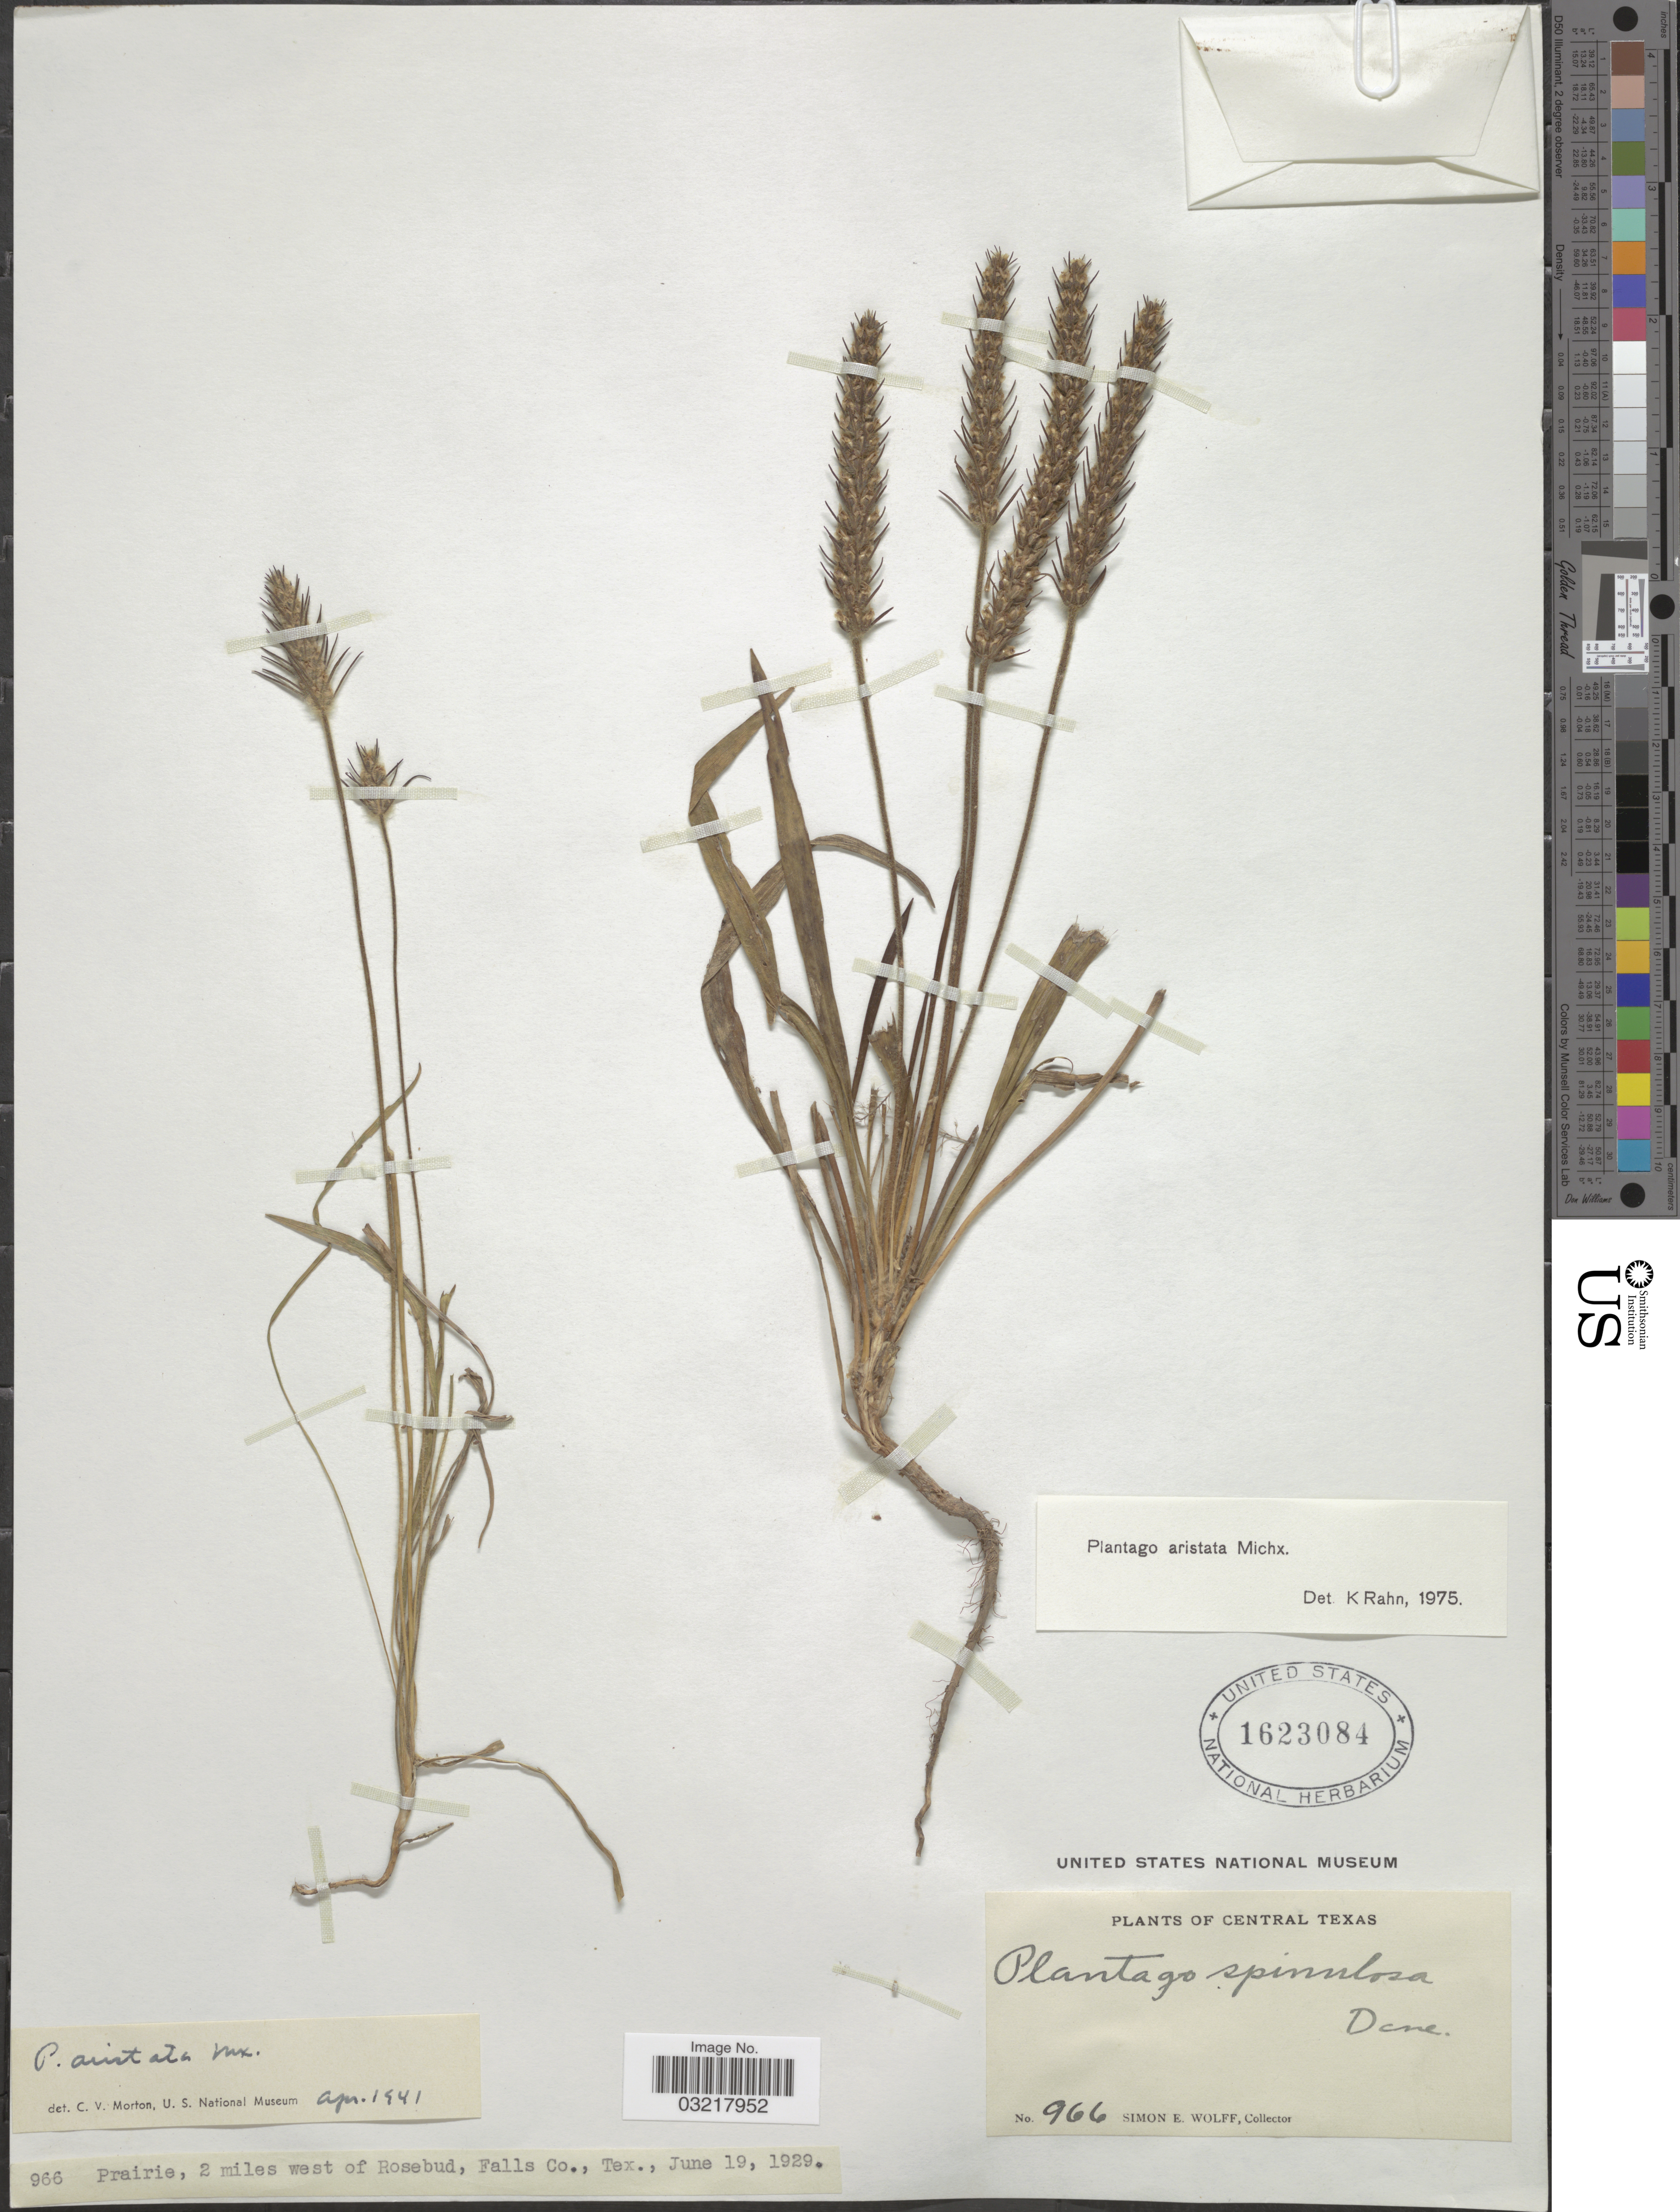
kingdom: Plantae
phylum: Tracheophyta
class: Magnoliopsida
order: Lamiales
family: Plantaginaceae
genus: Plantago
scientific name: Plantago aristata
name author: Michx.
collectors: S. E. Wolff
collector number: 966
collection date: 1929-06-19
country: United States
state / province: Texas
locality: Central Texas. Prairie, 2 miles west of Rosebud, Falls Co., Tex.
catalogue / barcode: US 1623084